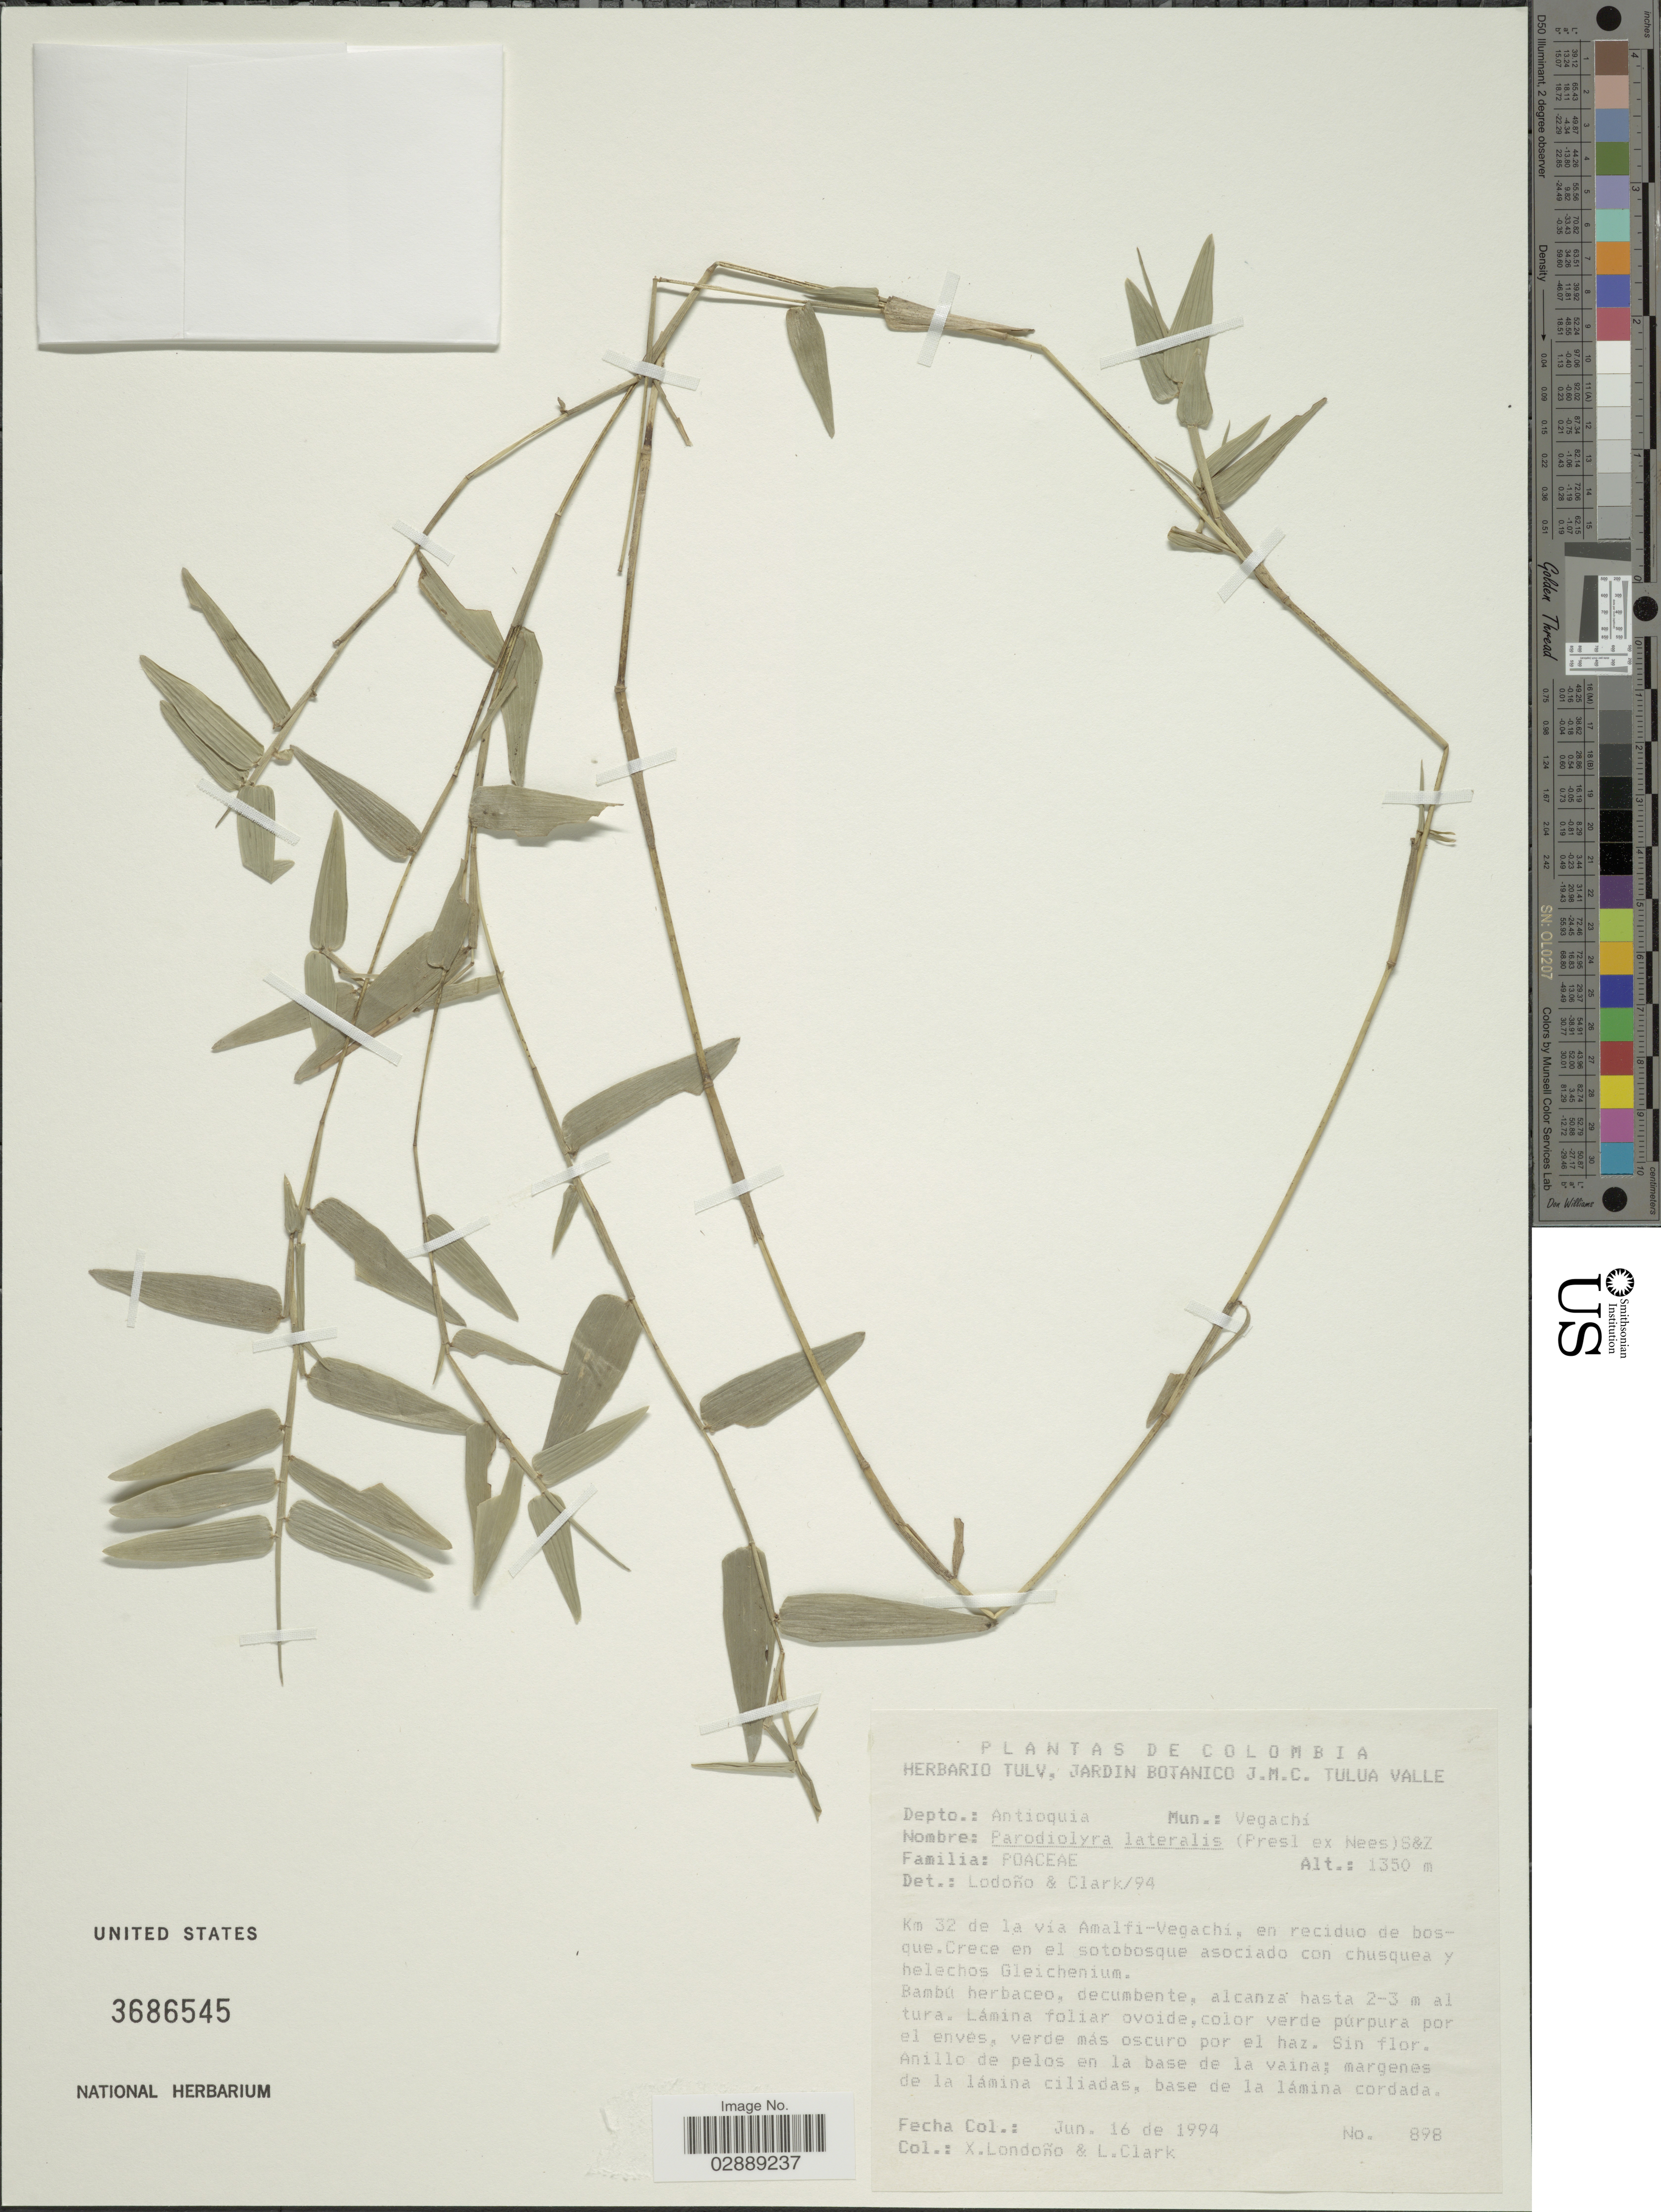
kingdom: Plantae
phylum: Tracheophyta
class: Liliopsida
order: Poales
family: Poaceae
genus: Parodiolyra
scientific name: Parodiolyra lateralis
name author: (J. Presl ex Nees) Soderstr. & Zuloaga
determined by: Londoño, X.; Clark, L. G.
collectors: X. Londoño & L. G. Clark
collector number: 898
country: Colombia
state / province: Antioquiá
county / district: Vegachi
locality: Km 32 de la via Amalfi-Vegachi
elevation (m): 1350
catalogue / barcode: US 3686545